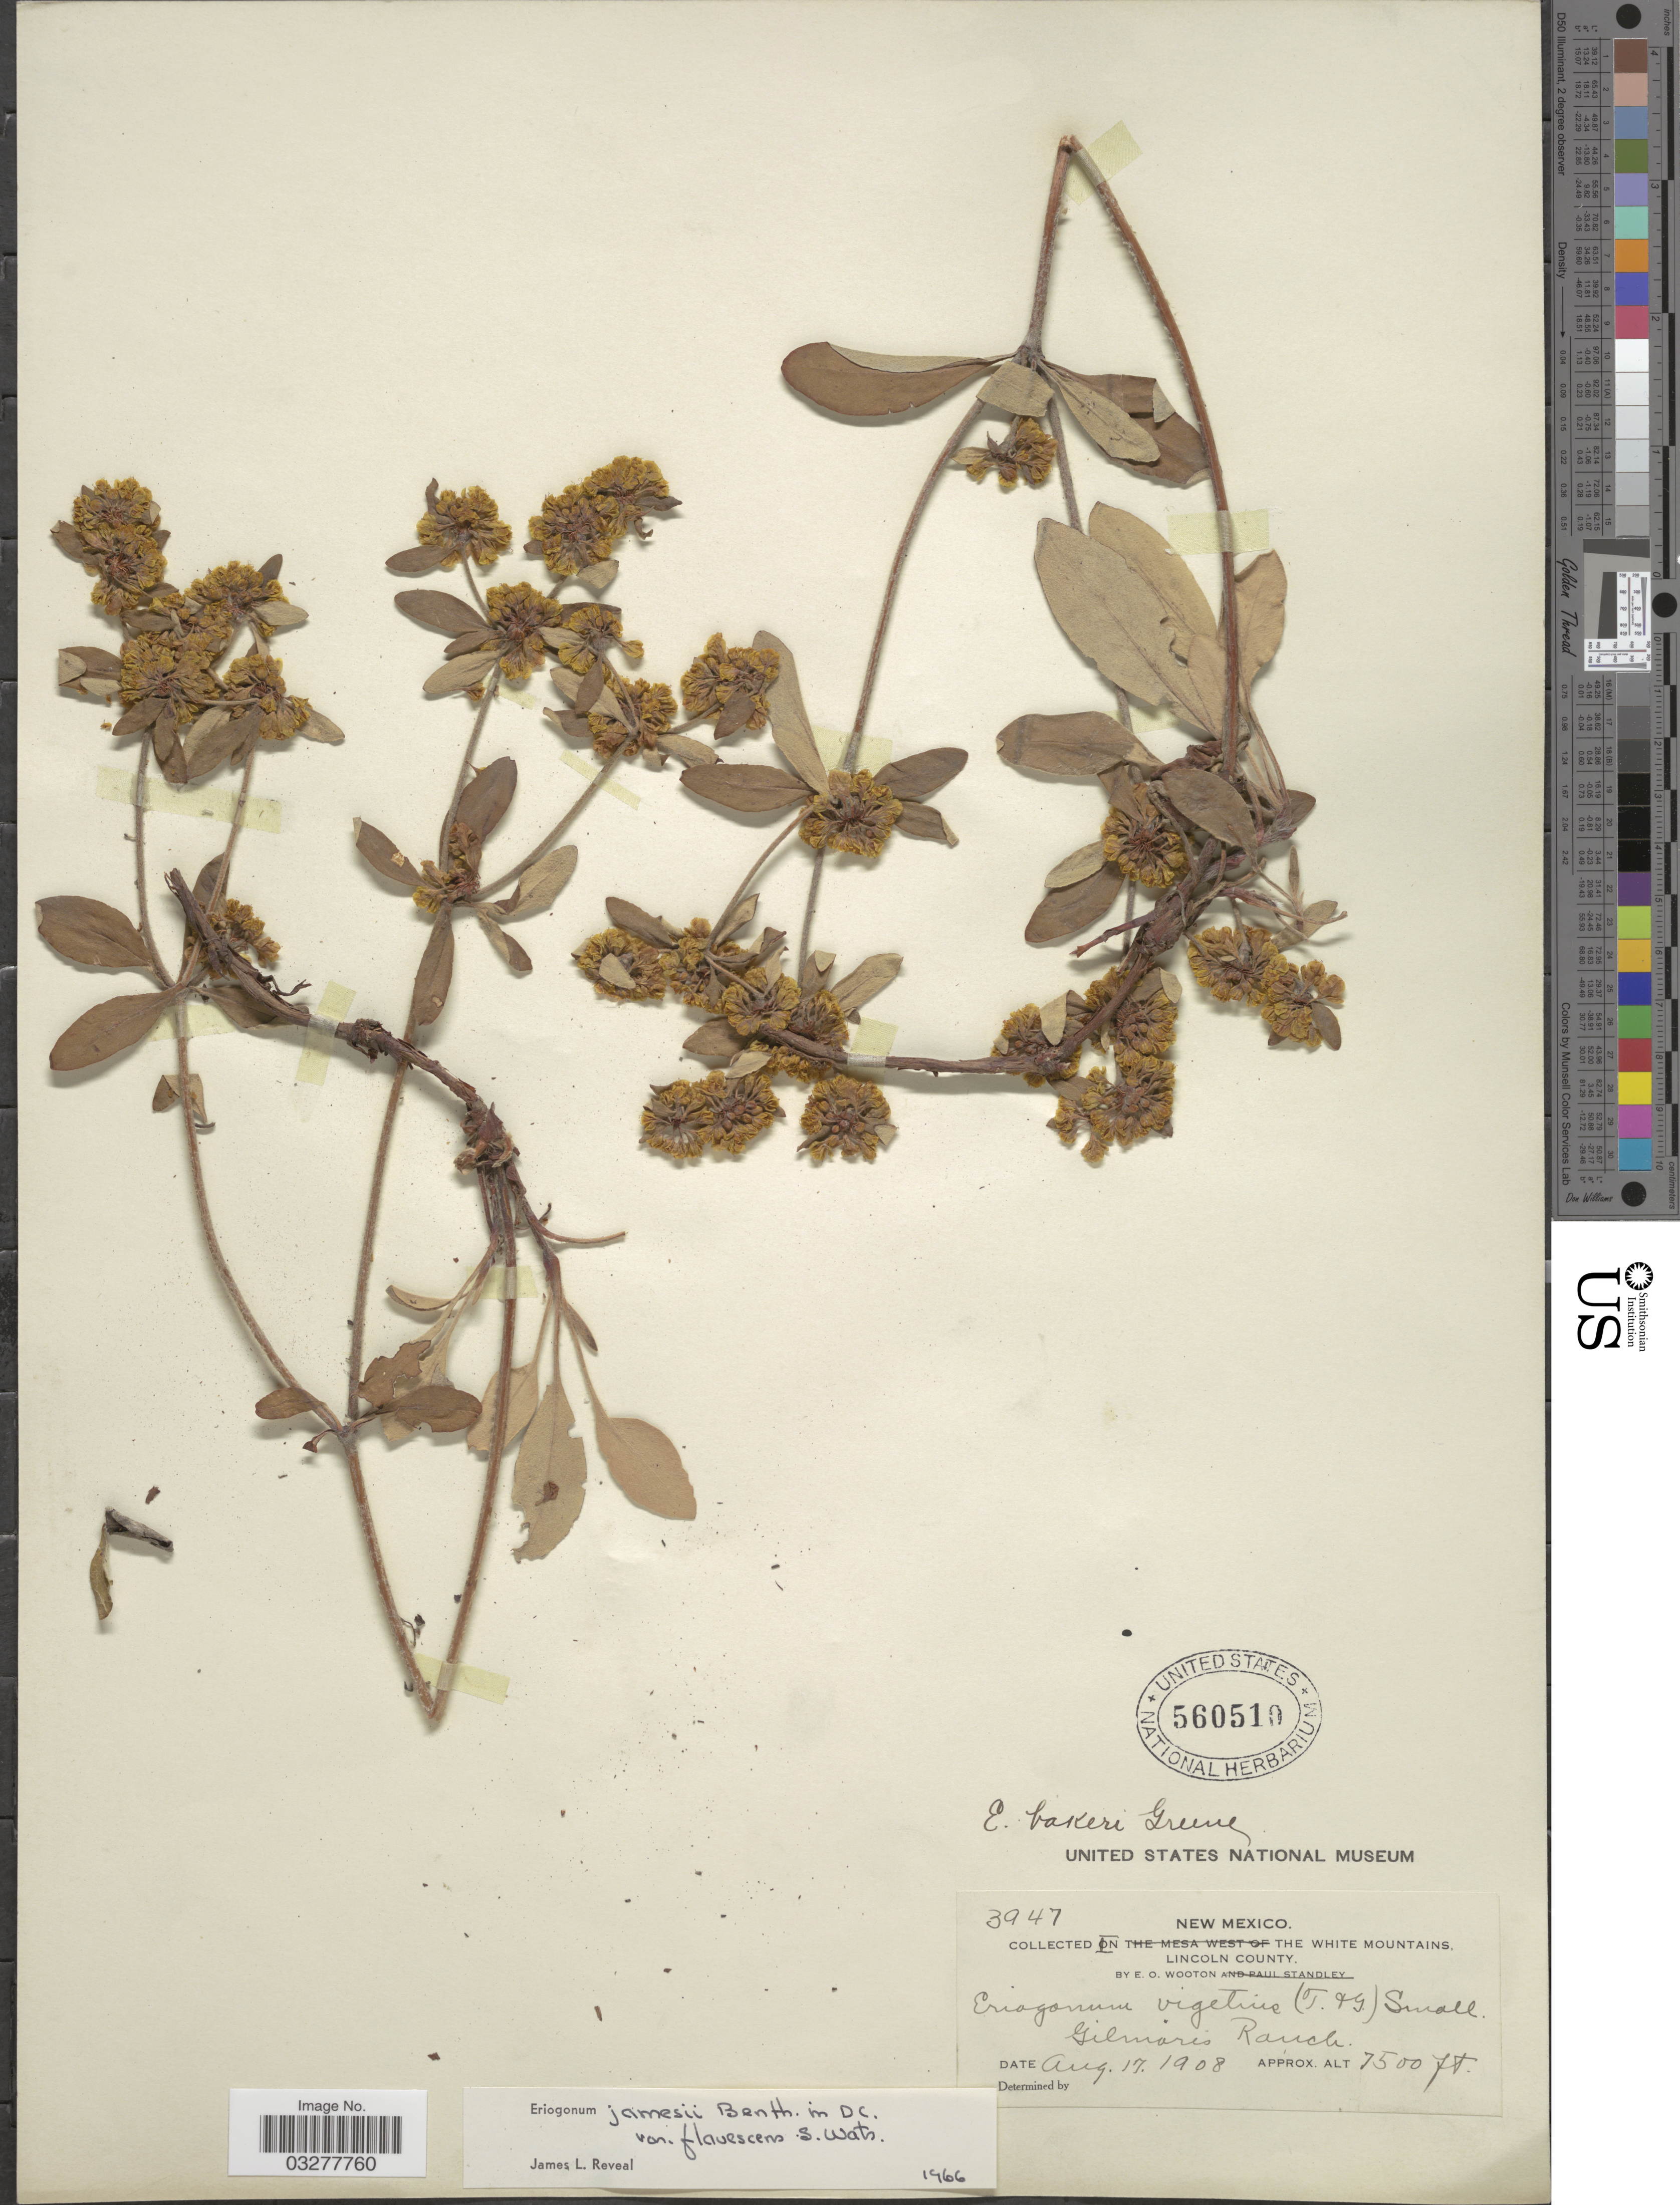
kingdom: Plantae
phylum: Tracheophyta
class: Magnoliopsida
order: Caryophyllales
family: Polygonaceae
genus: Eriogonum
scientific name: Eriogonum jamesii var. flavescens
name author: S. Watson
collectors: E. O. Wooton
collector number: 3947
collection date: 1908-08-17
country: United States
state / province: New Mexico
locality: The White Mountains, Lincoln County. Gilmore's Ranch.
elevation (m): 2286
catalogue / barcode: US 560510